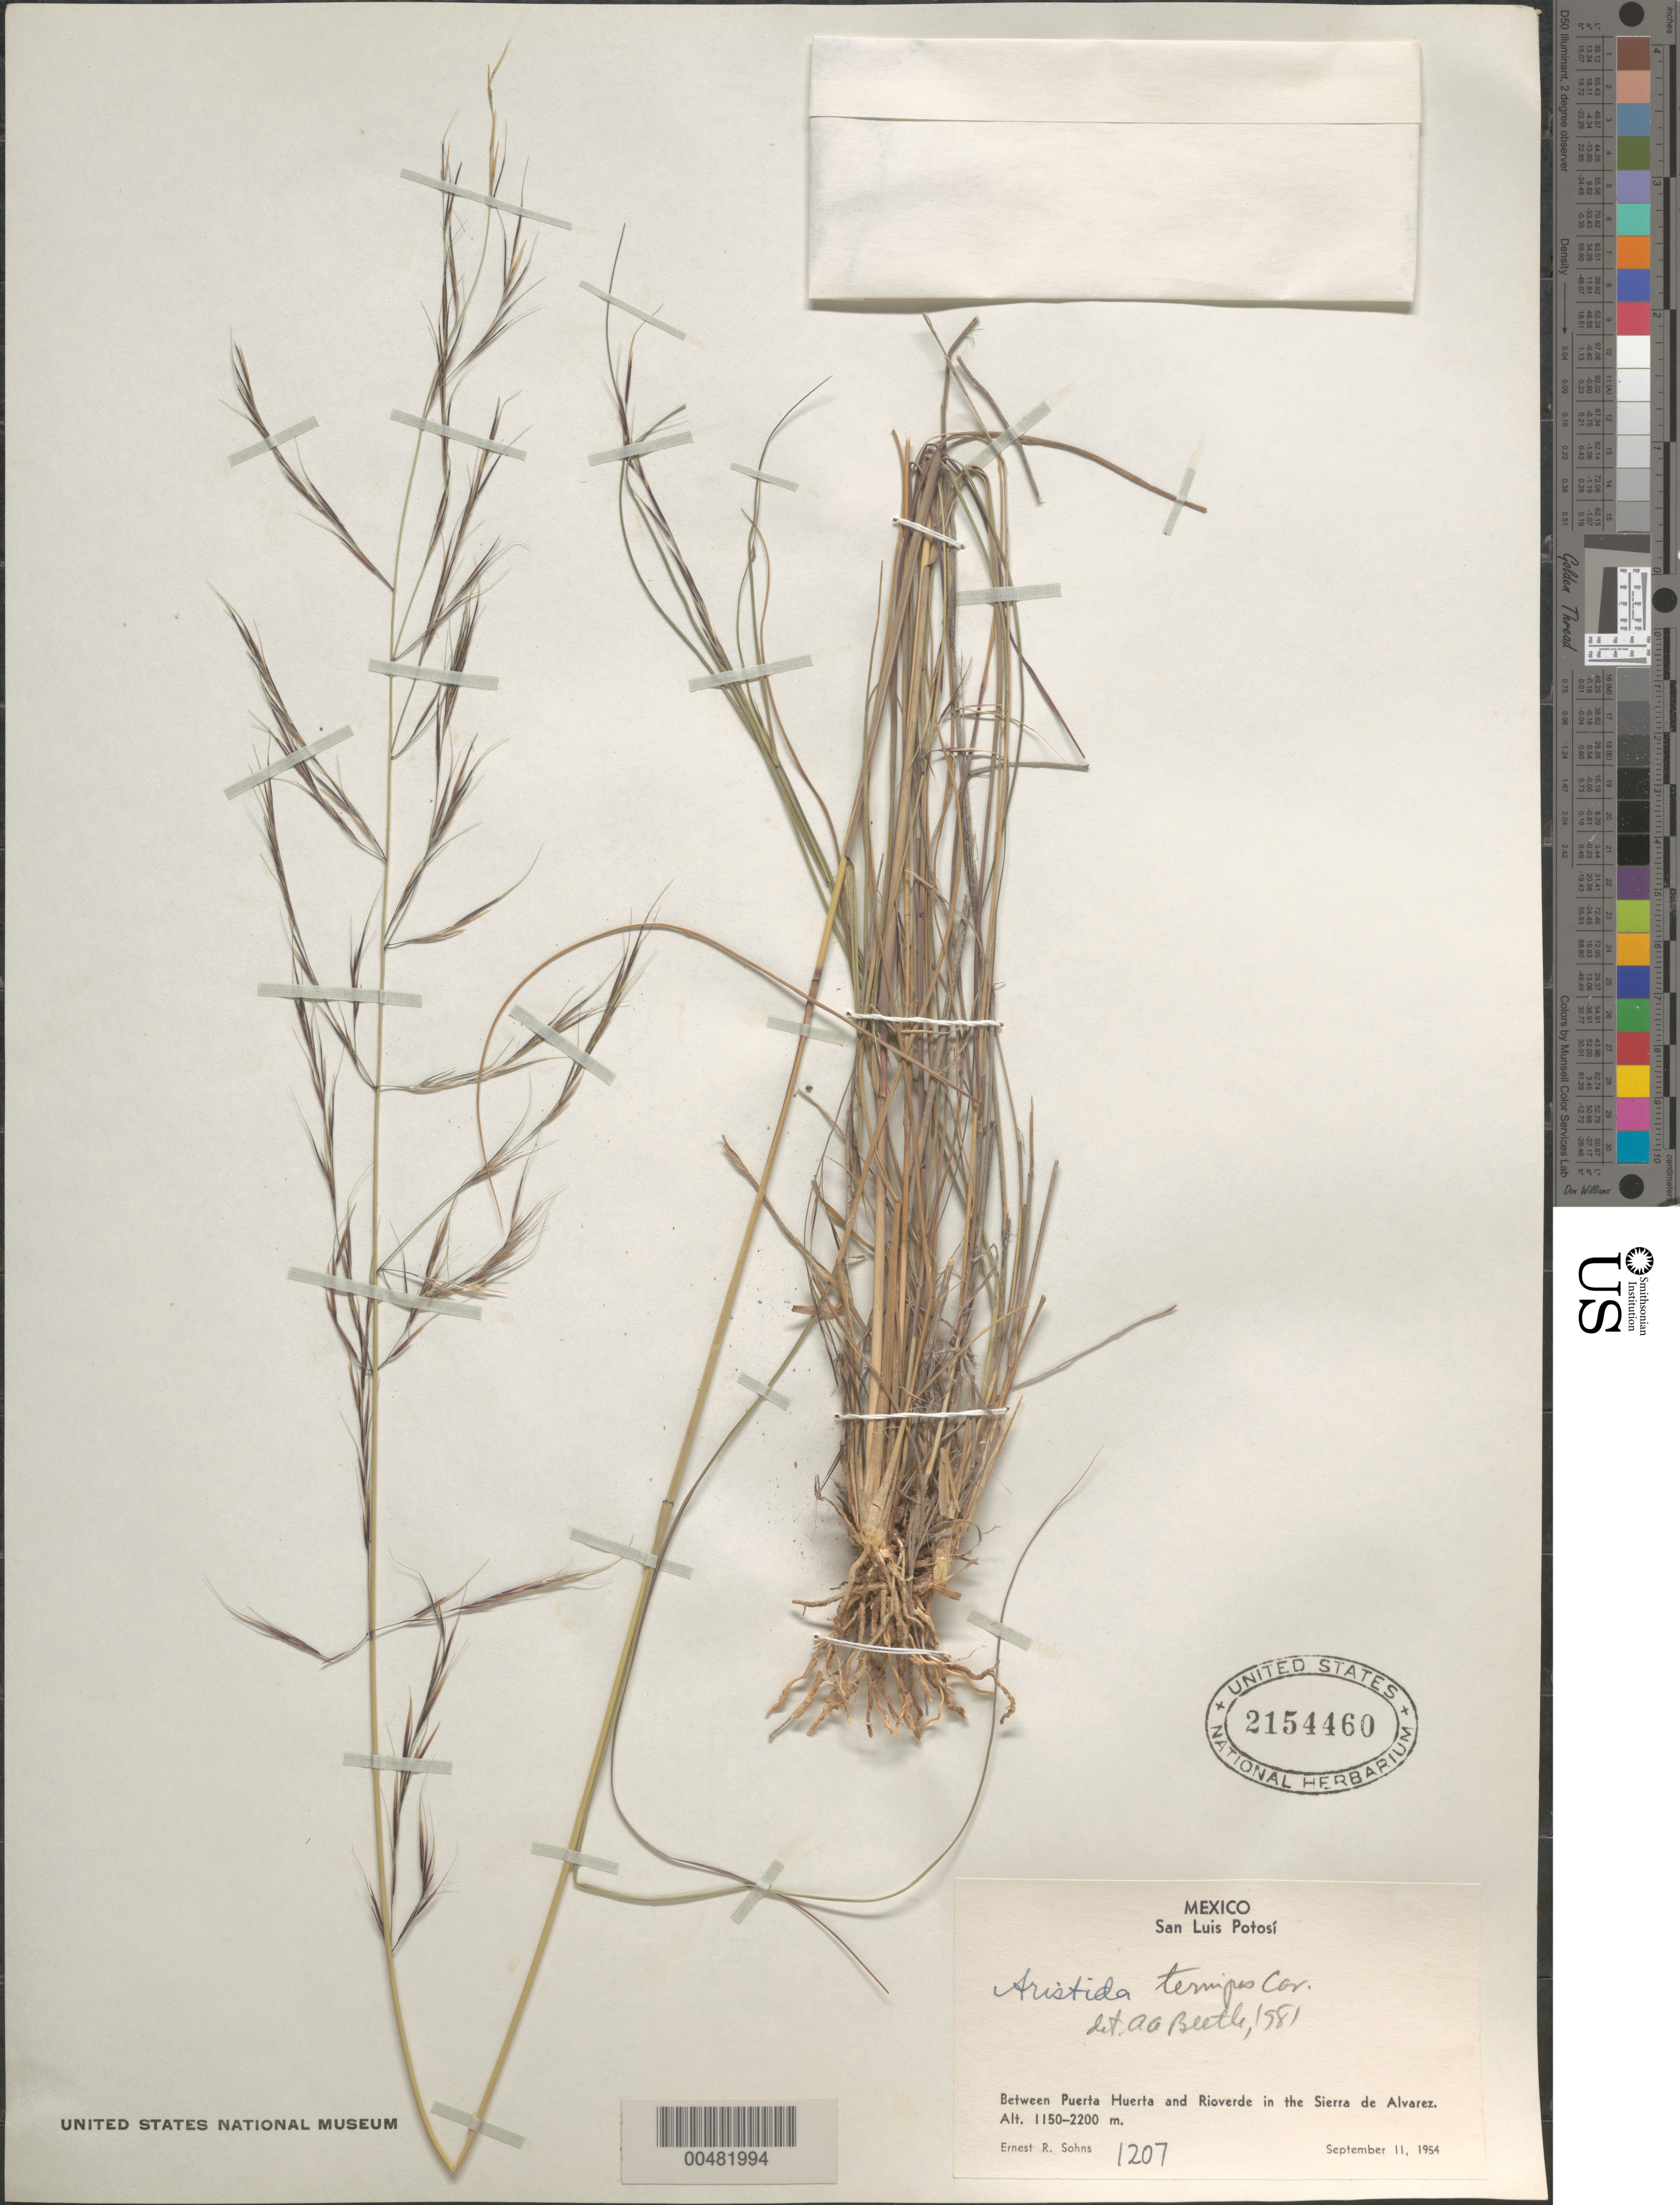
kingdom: Plantae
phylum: Tracheophyta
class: Liliopsida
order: Poales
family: Poaceae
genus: Aristida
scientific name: Aristida ternipes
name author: Cav.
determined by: Beetle, Alan A.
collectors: E. R. Sohns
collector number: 1207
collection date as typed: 11 Sep 1954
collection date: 1954-09-11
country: Mexico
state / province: San Luis Potosi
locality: Between Puerta Huerta and Rioverde in the Sierra de Alvarez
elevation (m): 1150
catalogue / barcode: US 2154460